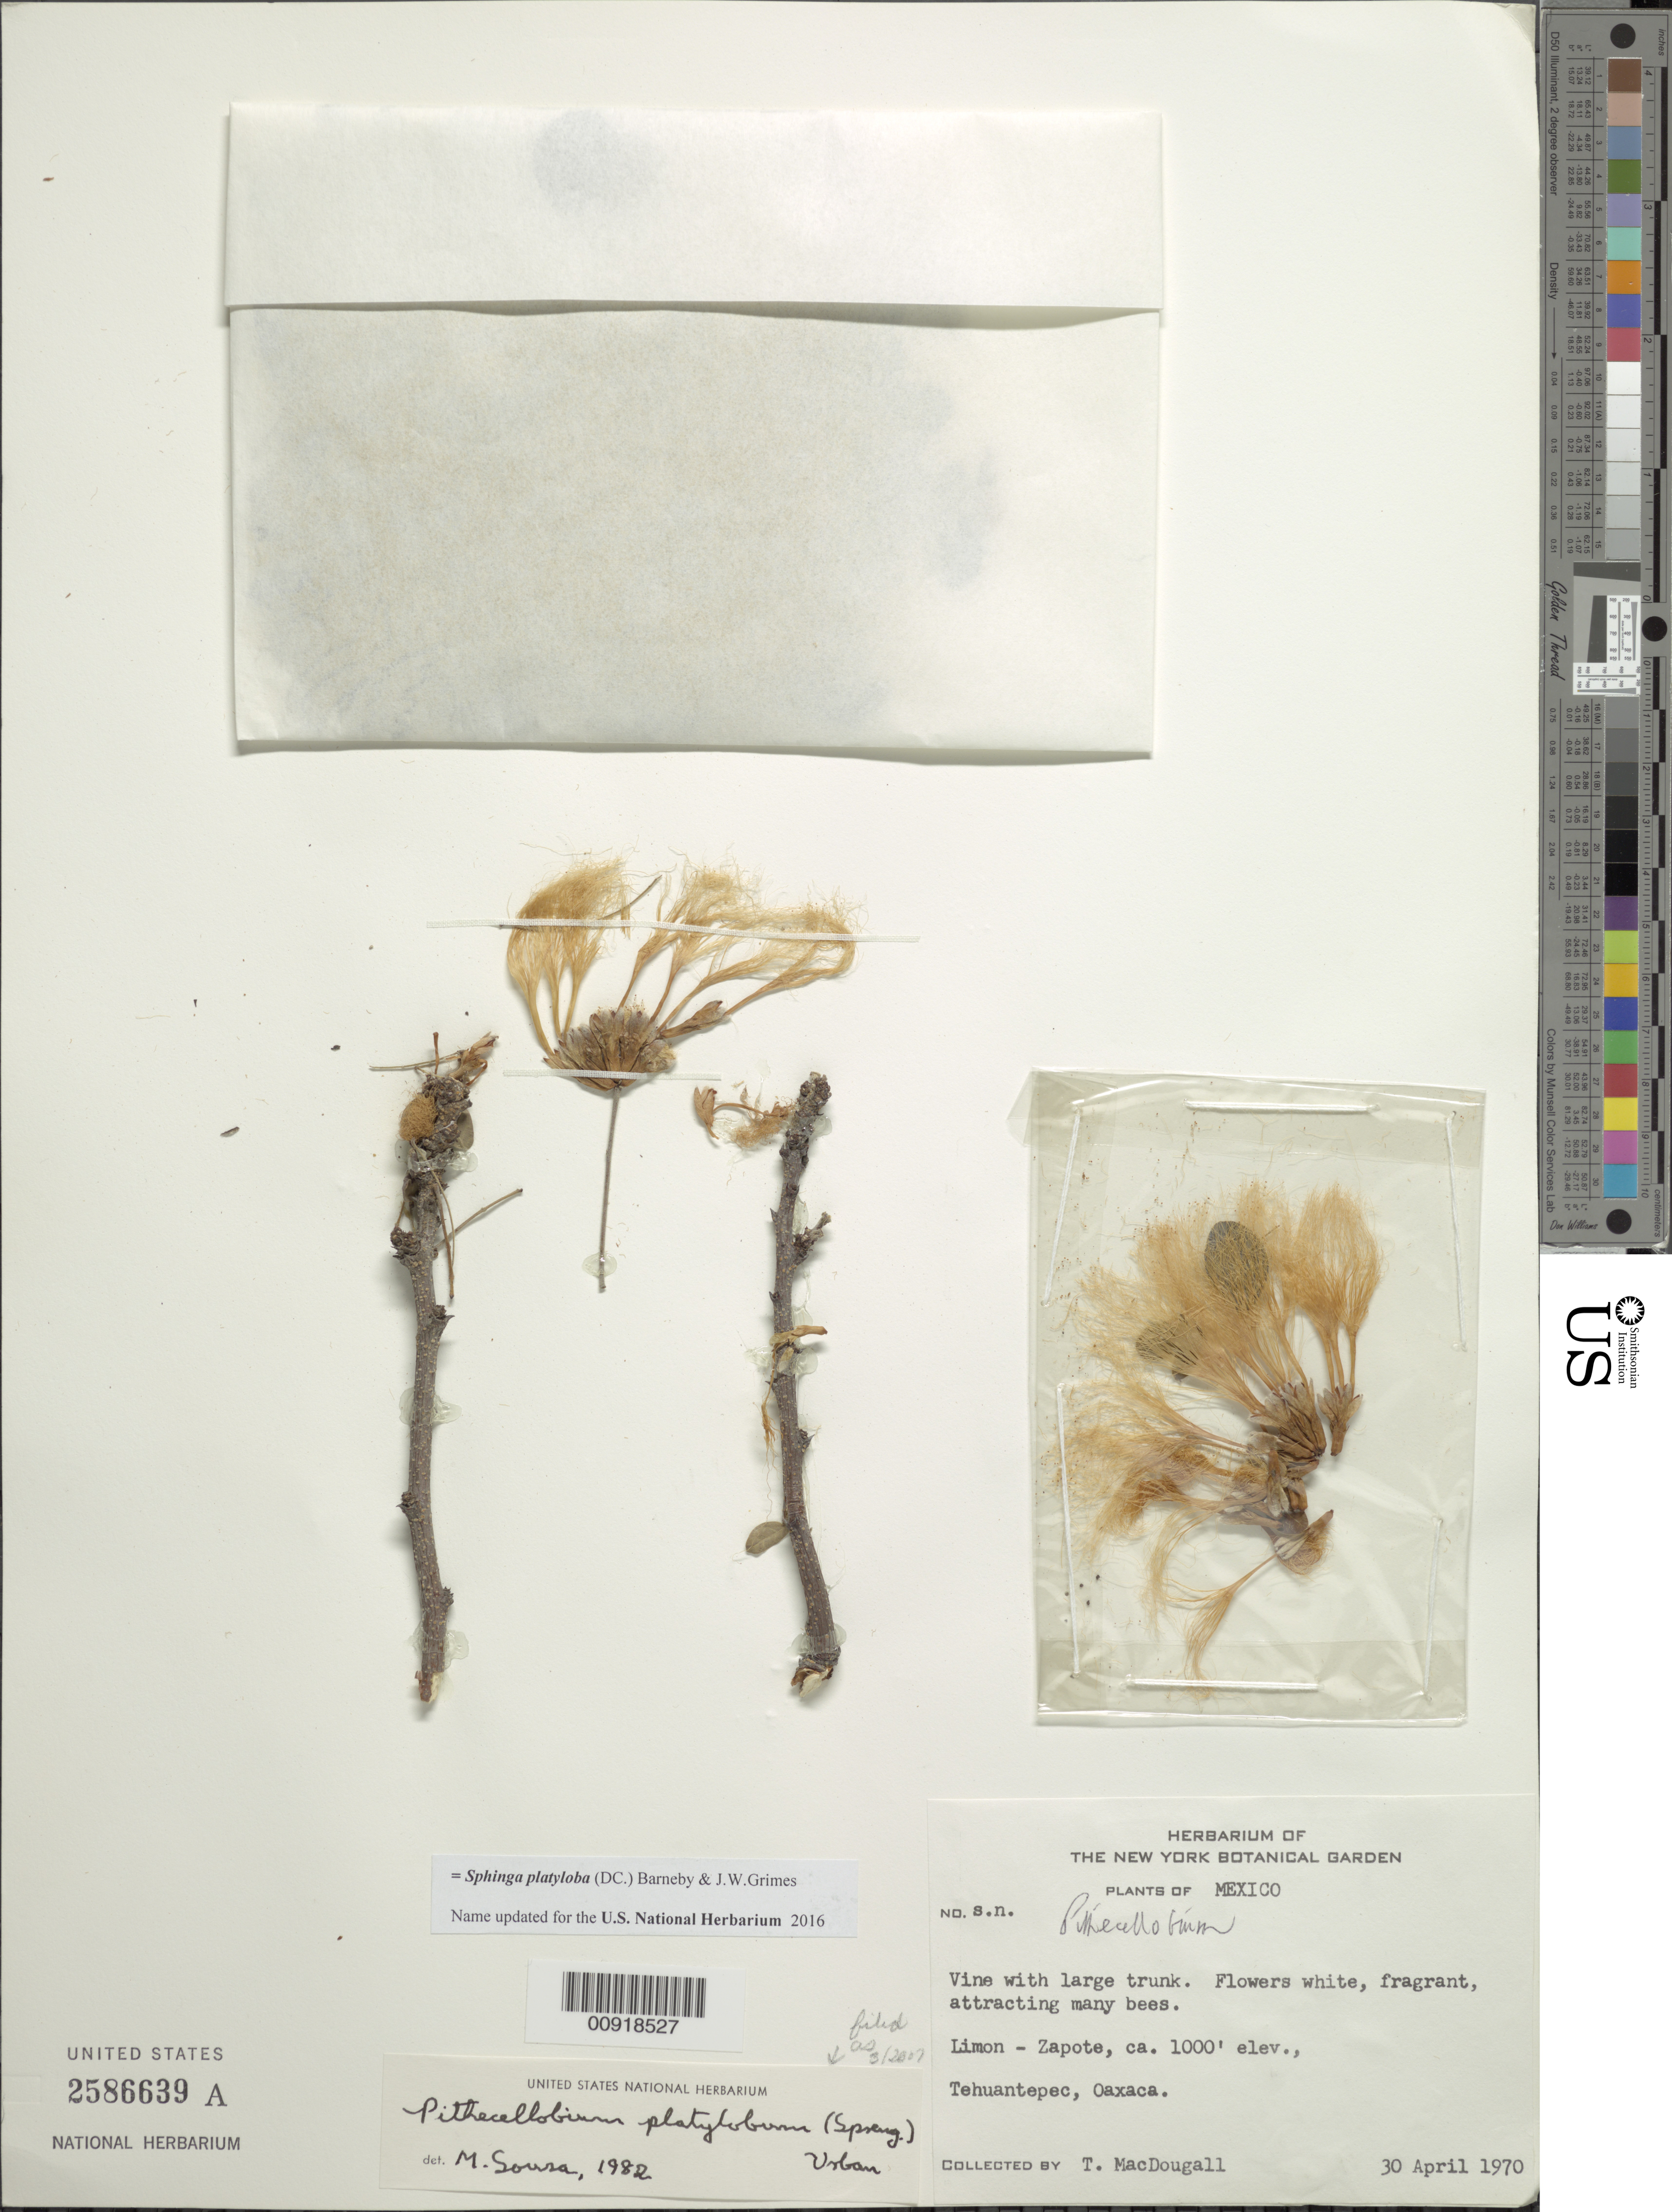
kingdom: Plantae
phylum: Tracheophyta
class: Magnoliopsida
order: Fabales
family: Fabaceae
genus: Sphinga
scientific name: Sphinga platyloba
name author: (DC.) Barneby & J.W. Grimes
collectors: T. Macdougall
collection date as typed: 30 Apr 1970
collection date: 1970-04-30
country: Mexico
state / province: Oaxaca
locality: Limón - Zapote, Tehuantepec, Oaxaca.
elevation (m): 305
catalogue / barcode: US 2586639A